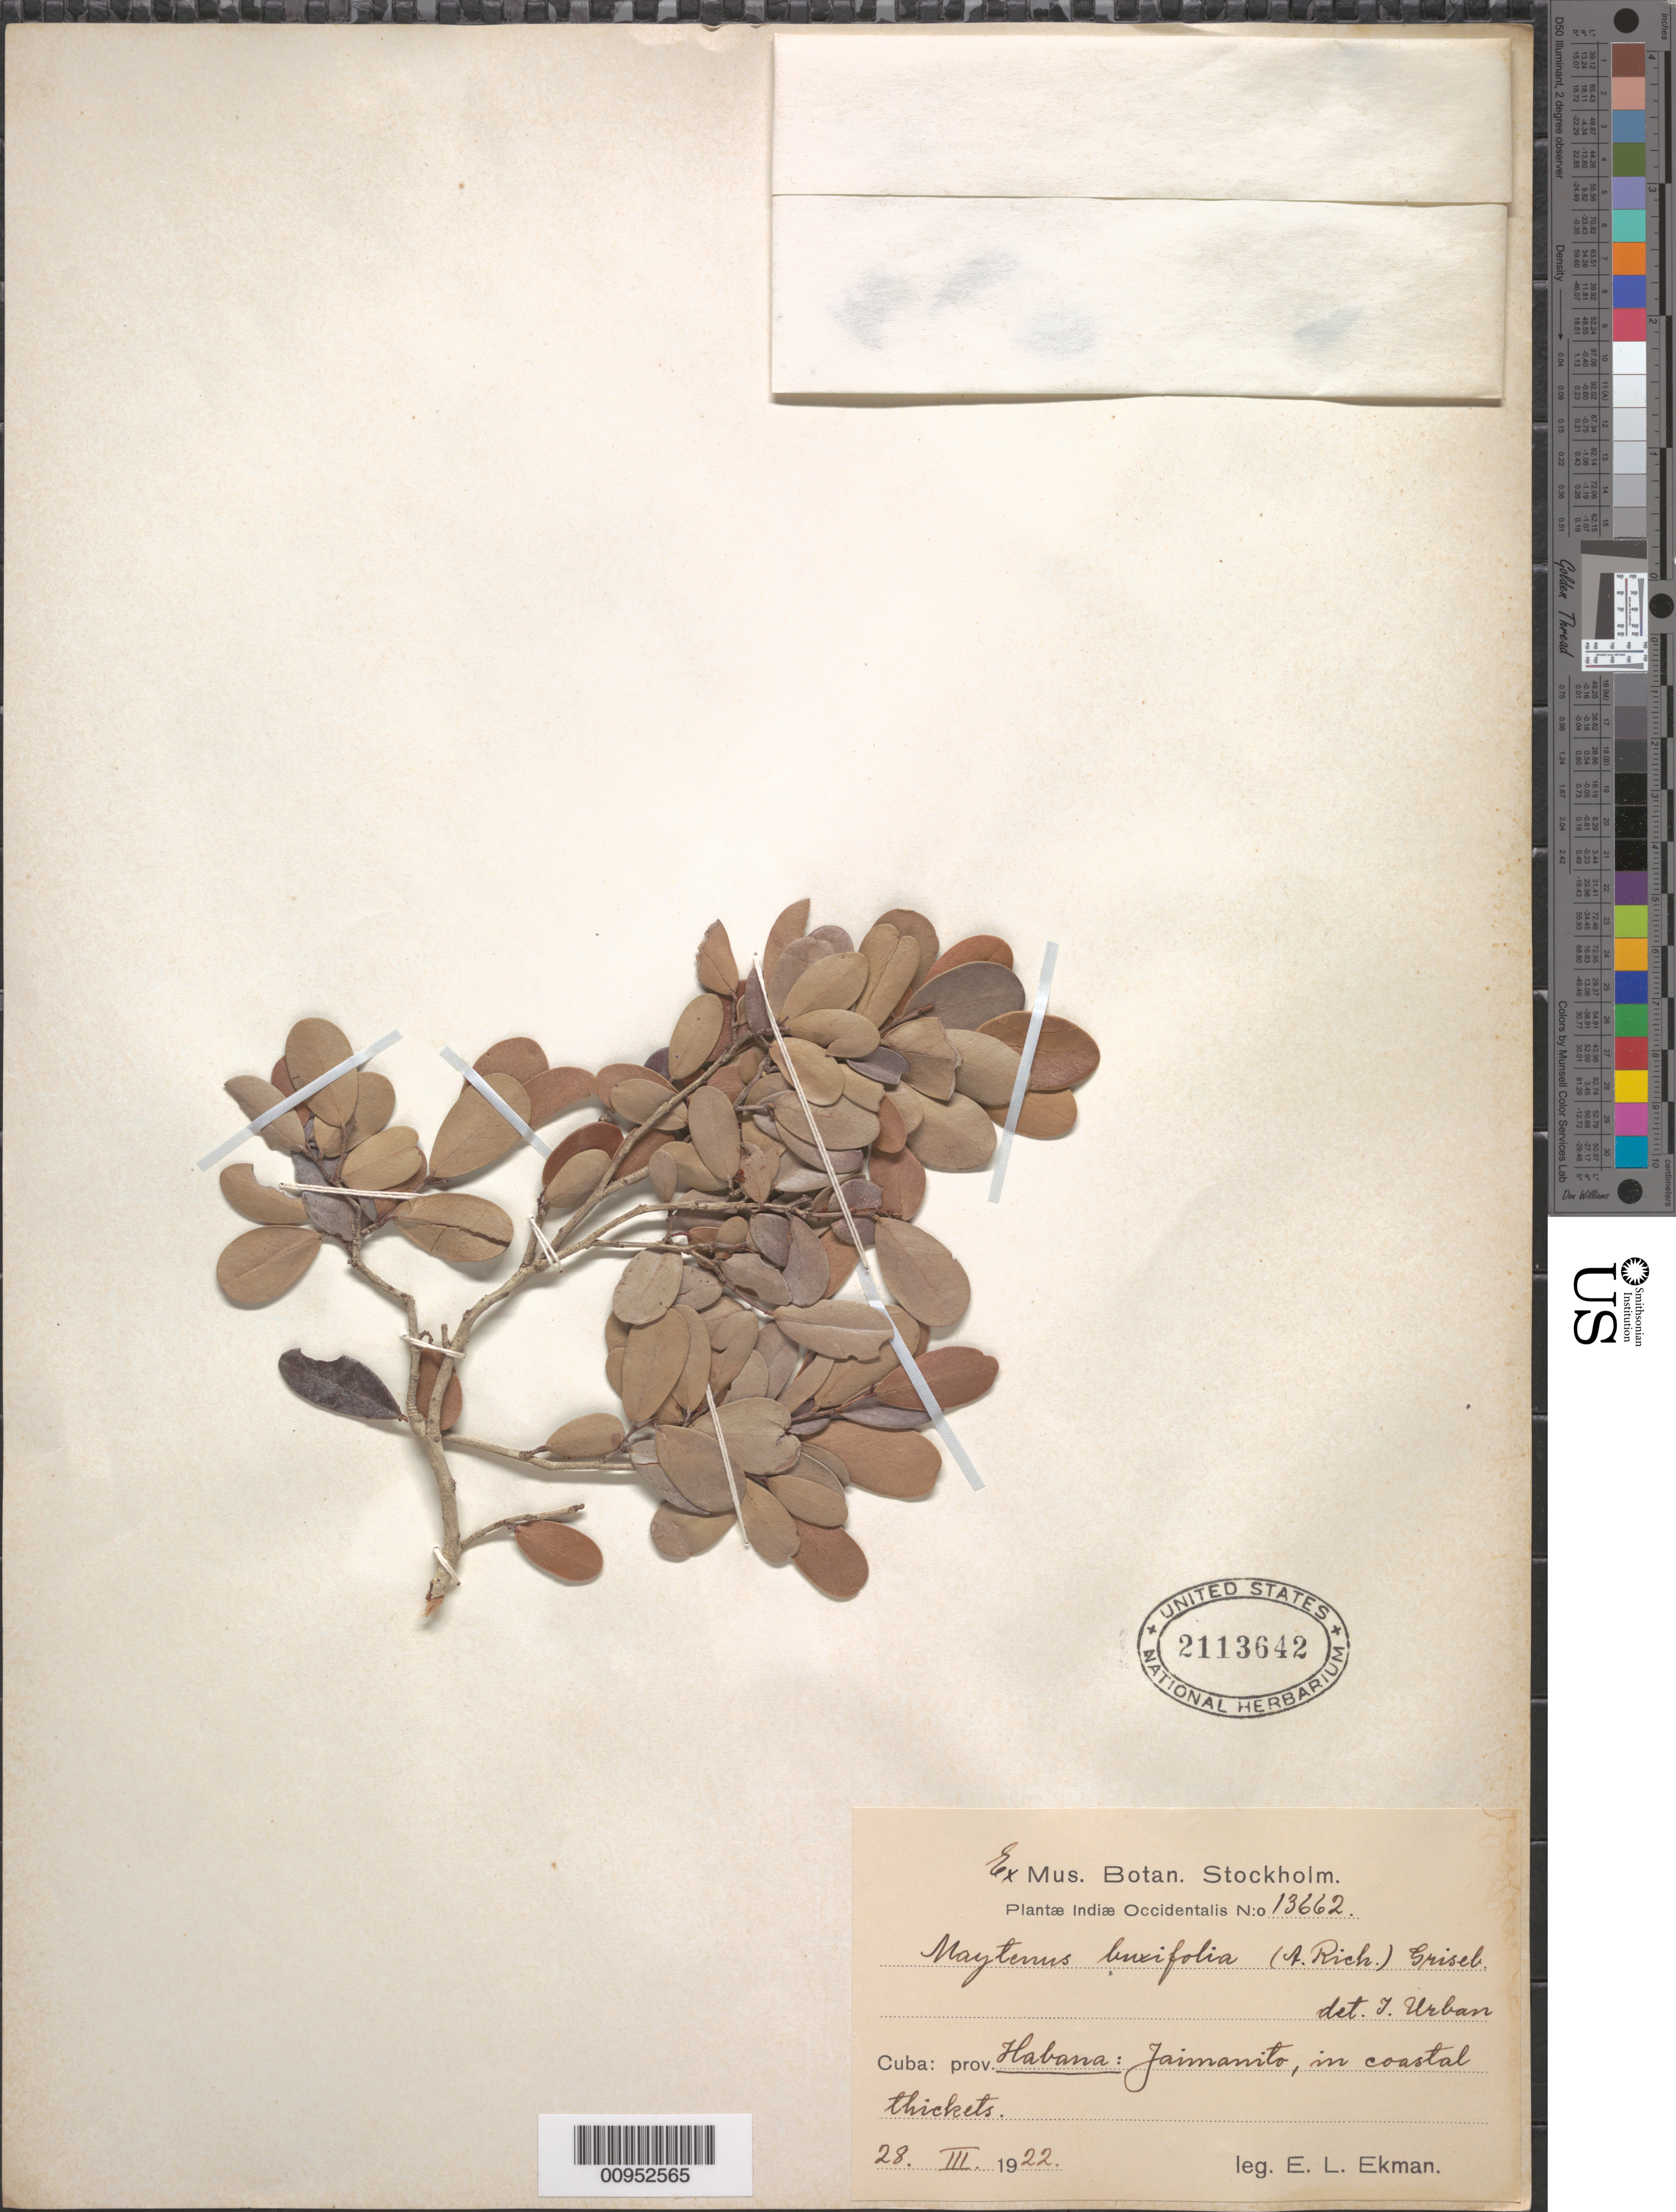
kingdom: Plantae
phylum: Tracheophyta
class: Magnoliopsida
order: Celastrales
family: Celastraceae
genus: Maytenus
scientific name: Maytenus buxifolia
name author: (A. Rich.) Griseb.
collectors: E. L. Ekman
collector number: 13662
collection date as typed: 28 Mar 1922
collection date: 1922-03-28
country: Cuba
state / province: La Habana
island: Cuba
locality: Jaimanito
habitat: In costal thickets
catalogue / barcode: US 2113642